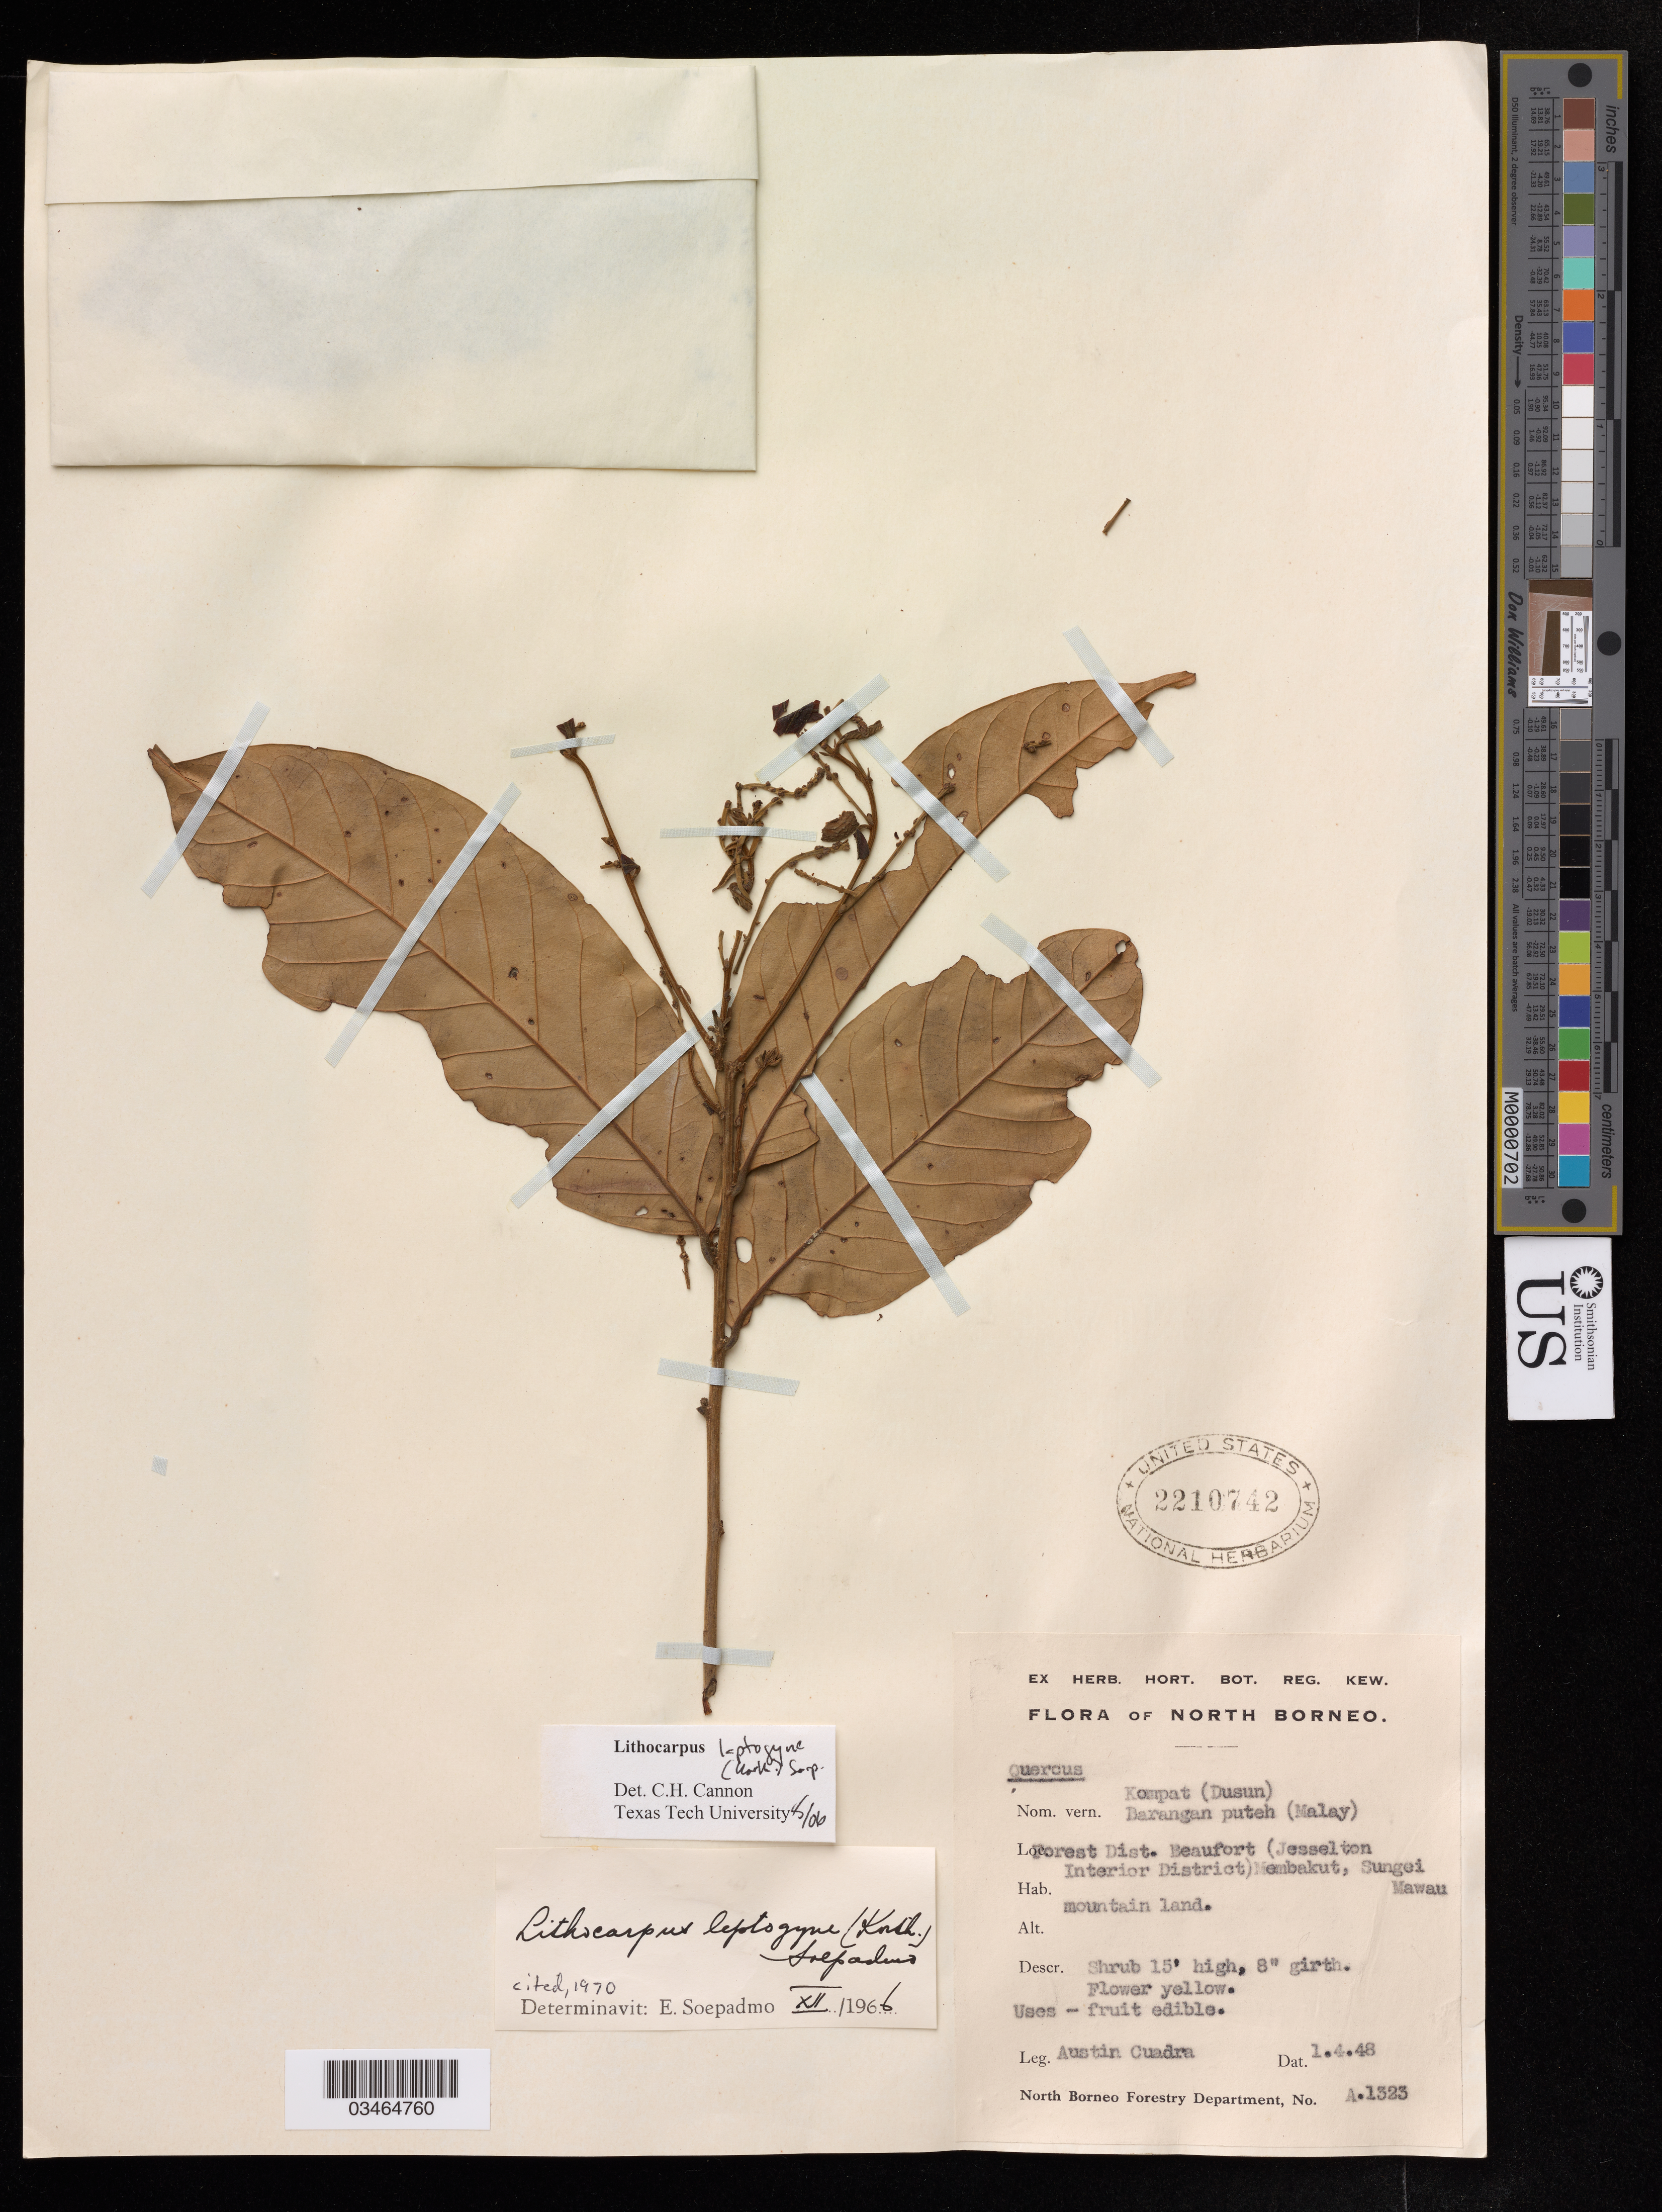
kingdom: Plantae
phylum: Tracheophyta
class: Magnoliopsida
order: Fagales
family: Fagaceae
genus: Lithocarpus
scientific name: Lithocarpus leptogyne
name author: (Korth.) Soepadmo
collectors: A. Cuadra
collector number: A.1323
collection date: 1948-04-01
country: Malaysia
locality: North Borneo. Forest Dist. Beaufort (Jesselton Interior District) Membakut, Sungei Mawau.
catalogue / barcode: US 2210742